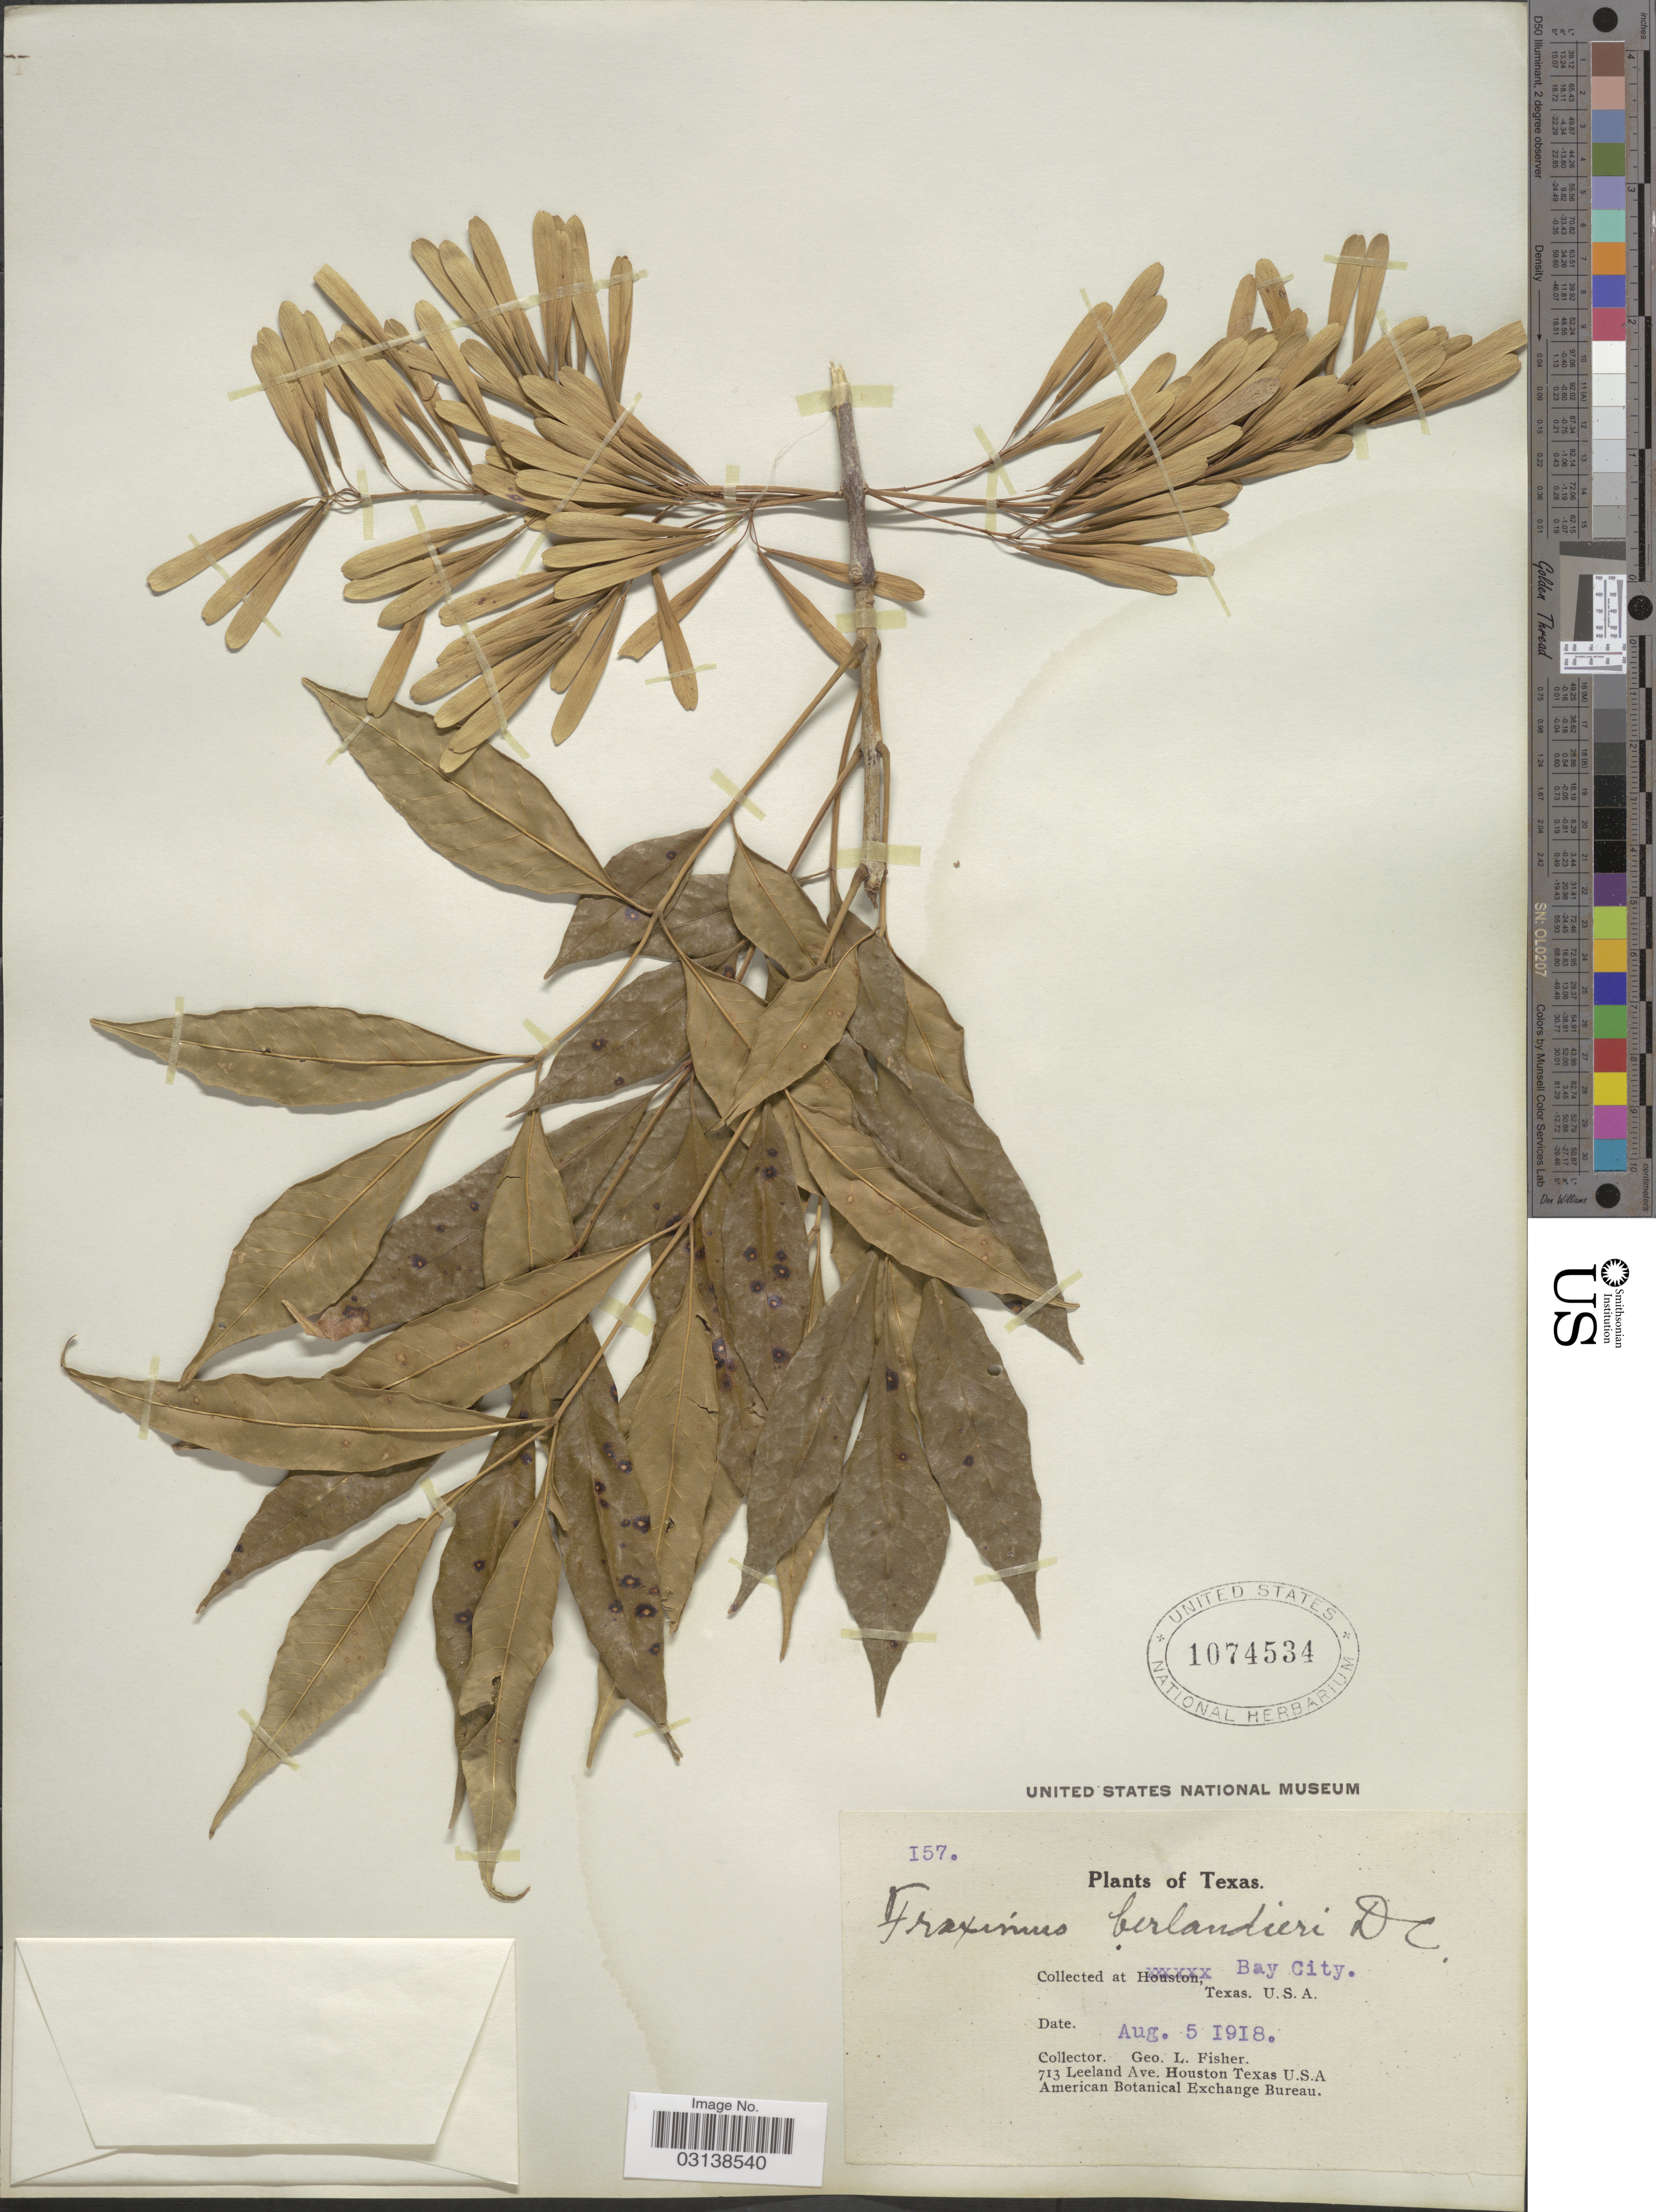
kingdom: Plantae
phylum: Tracheophyta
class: Magnoliopsida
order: Lamiales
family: Oleaceae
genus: Fraxinus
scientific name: Fraxinus berlandieriana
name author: A. DC.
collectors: G. L. Fisher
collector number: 157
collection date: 1918-08-05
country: United States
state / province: Texas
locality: Bay City.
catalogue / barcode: US 1074534